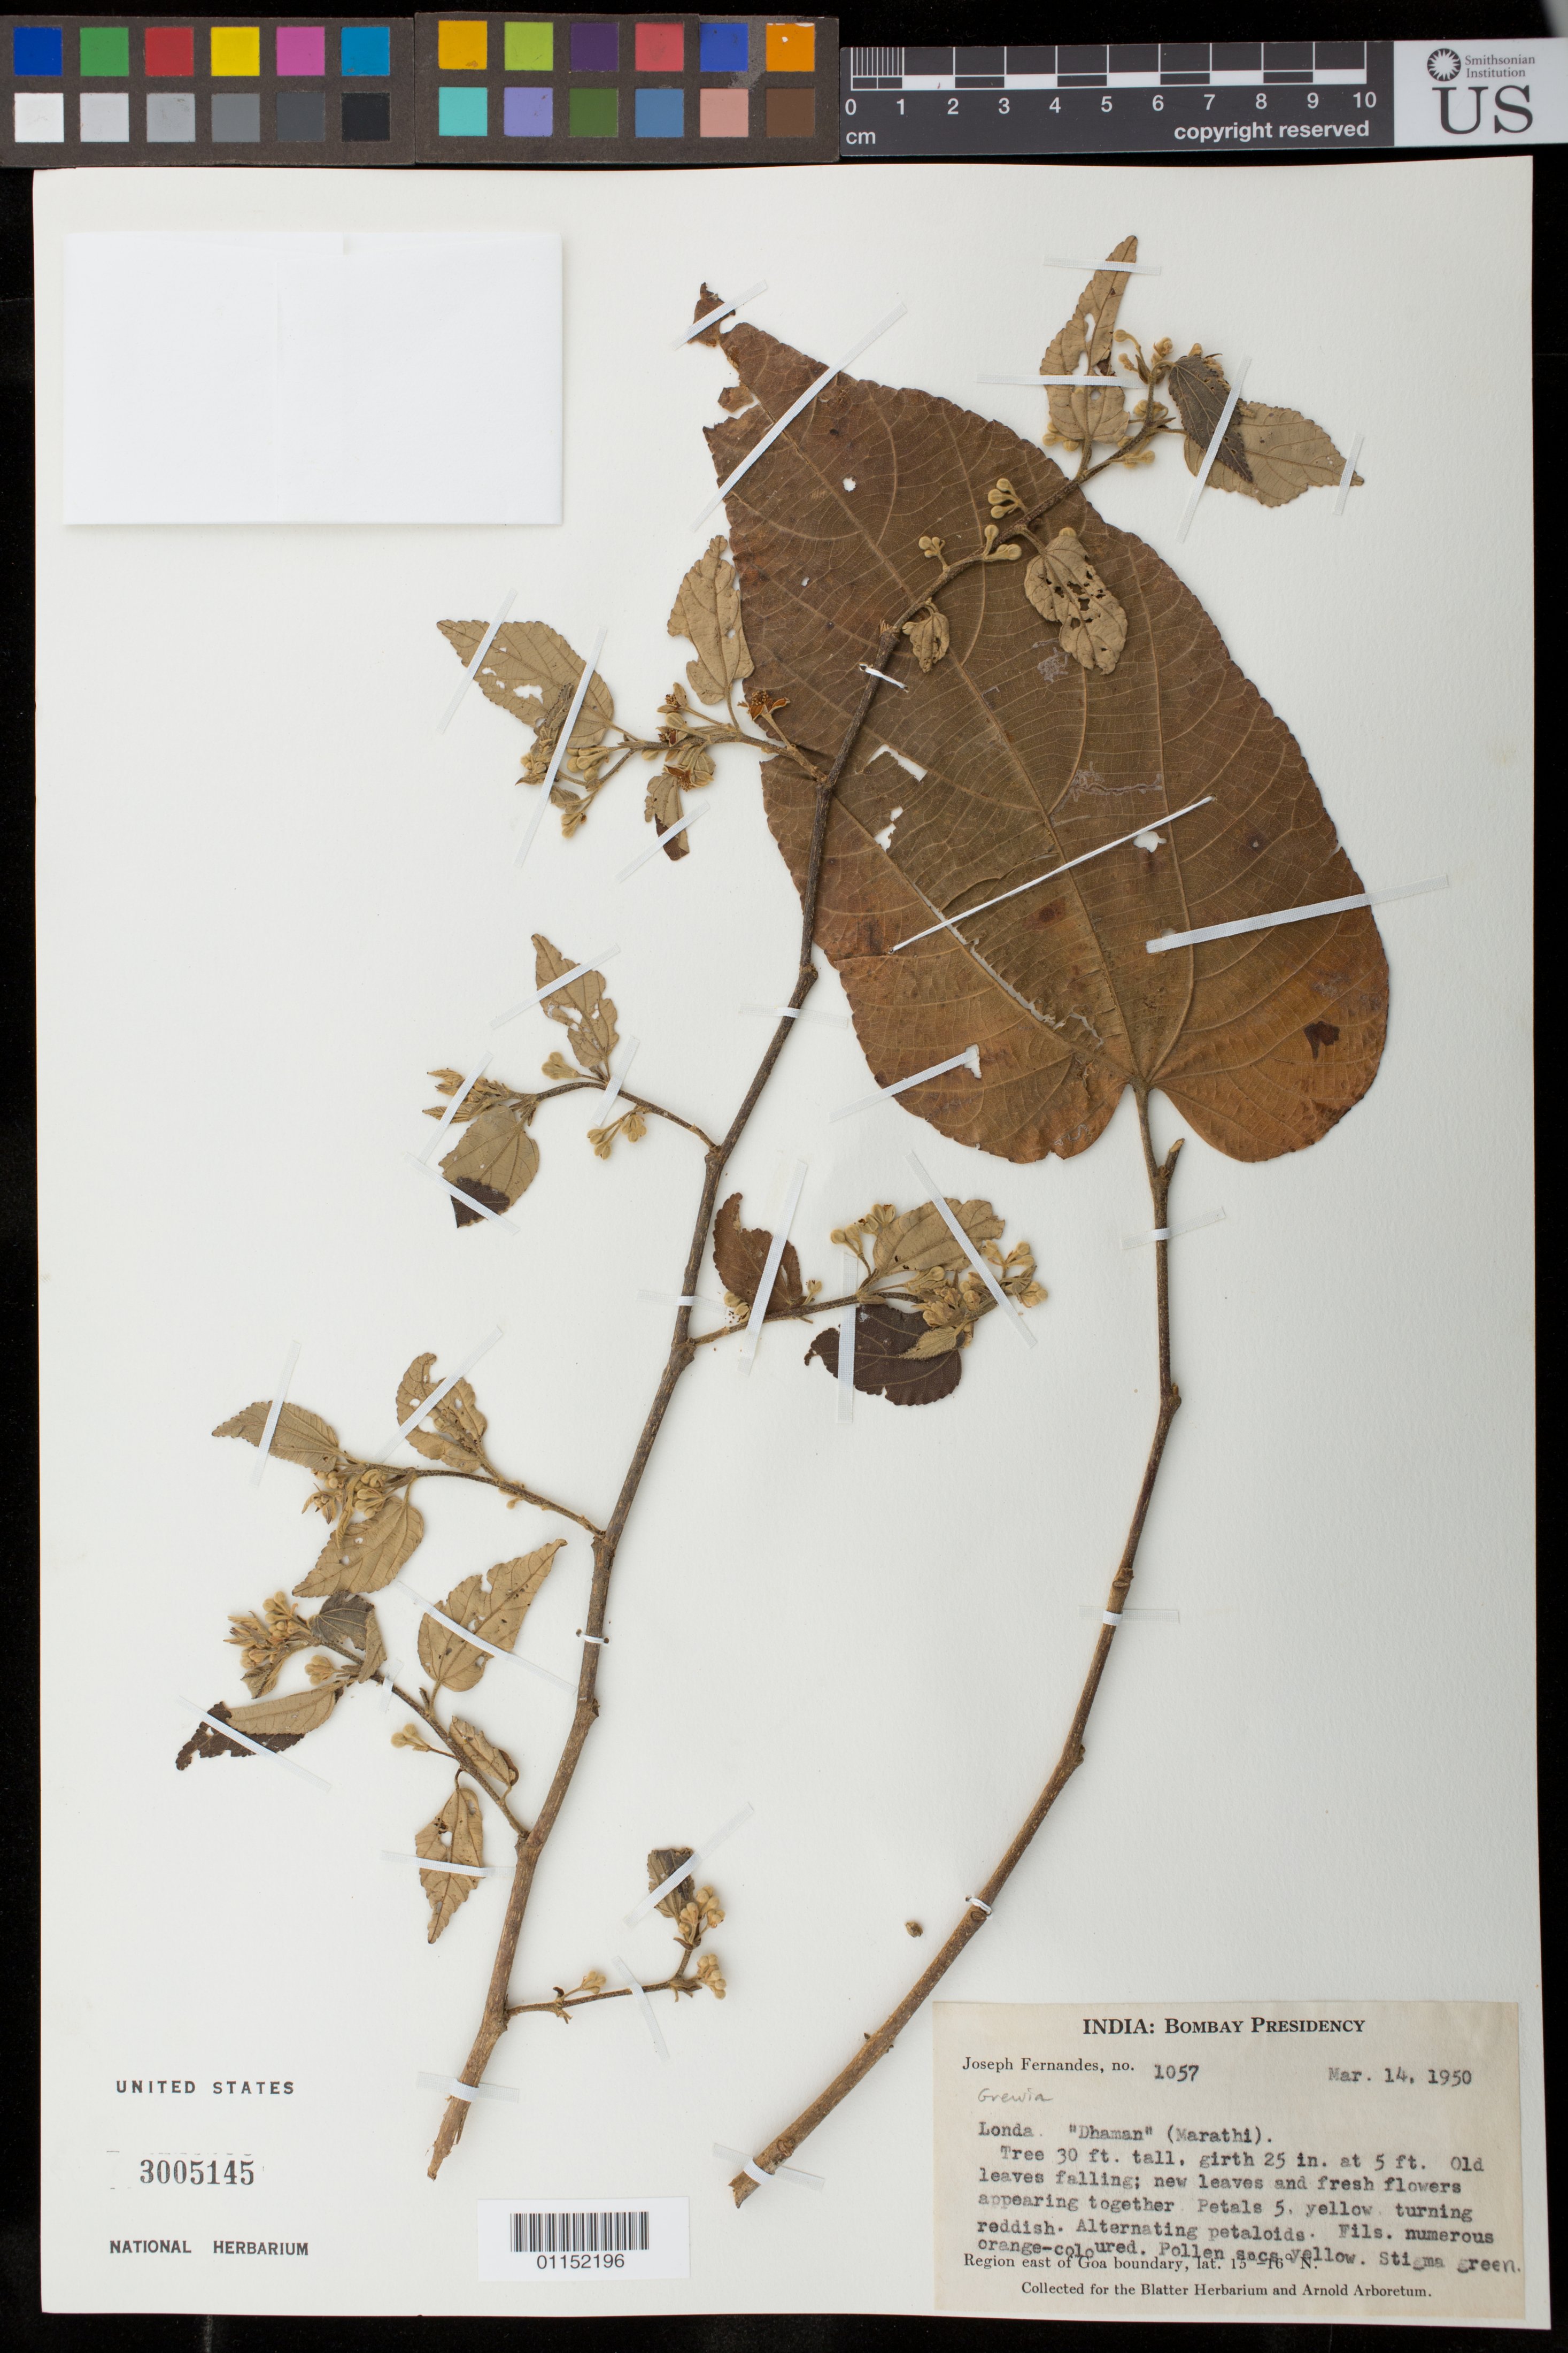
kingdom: Plantae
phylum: Tracheophyta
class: Magnoliopsida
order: Malvales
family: Malvaceae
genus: Grewia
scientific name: Grewia sp.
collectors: J. Fernandes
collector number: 1057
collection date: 1950-03-14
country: India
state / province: Karnataka / Goa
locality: Region east of Goa boundary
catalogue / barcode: US 3005145